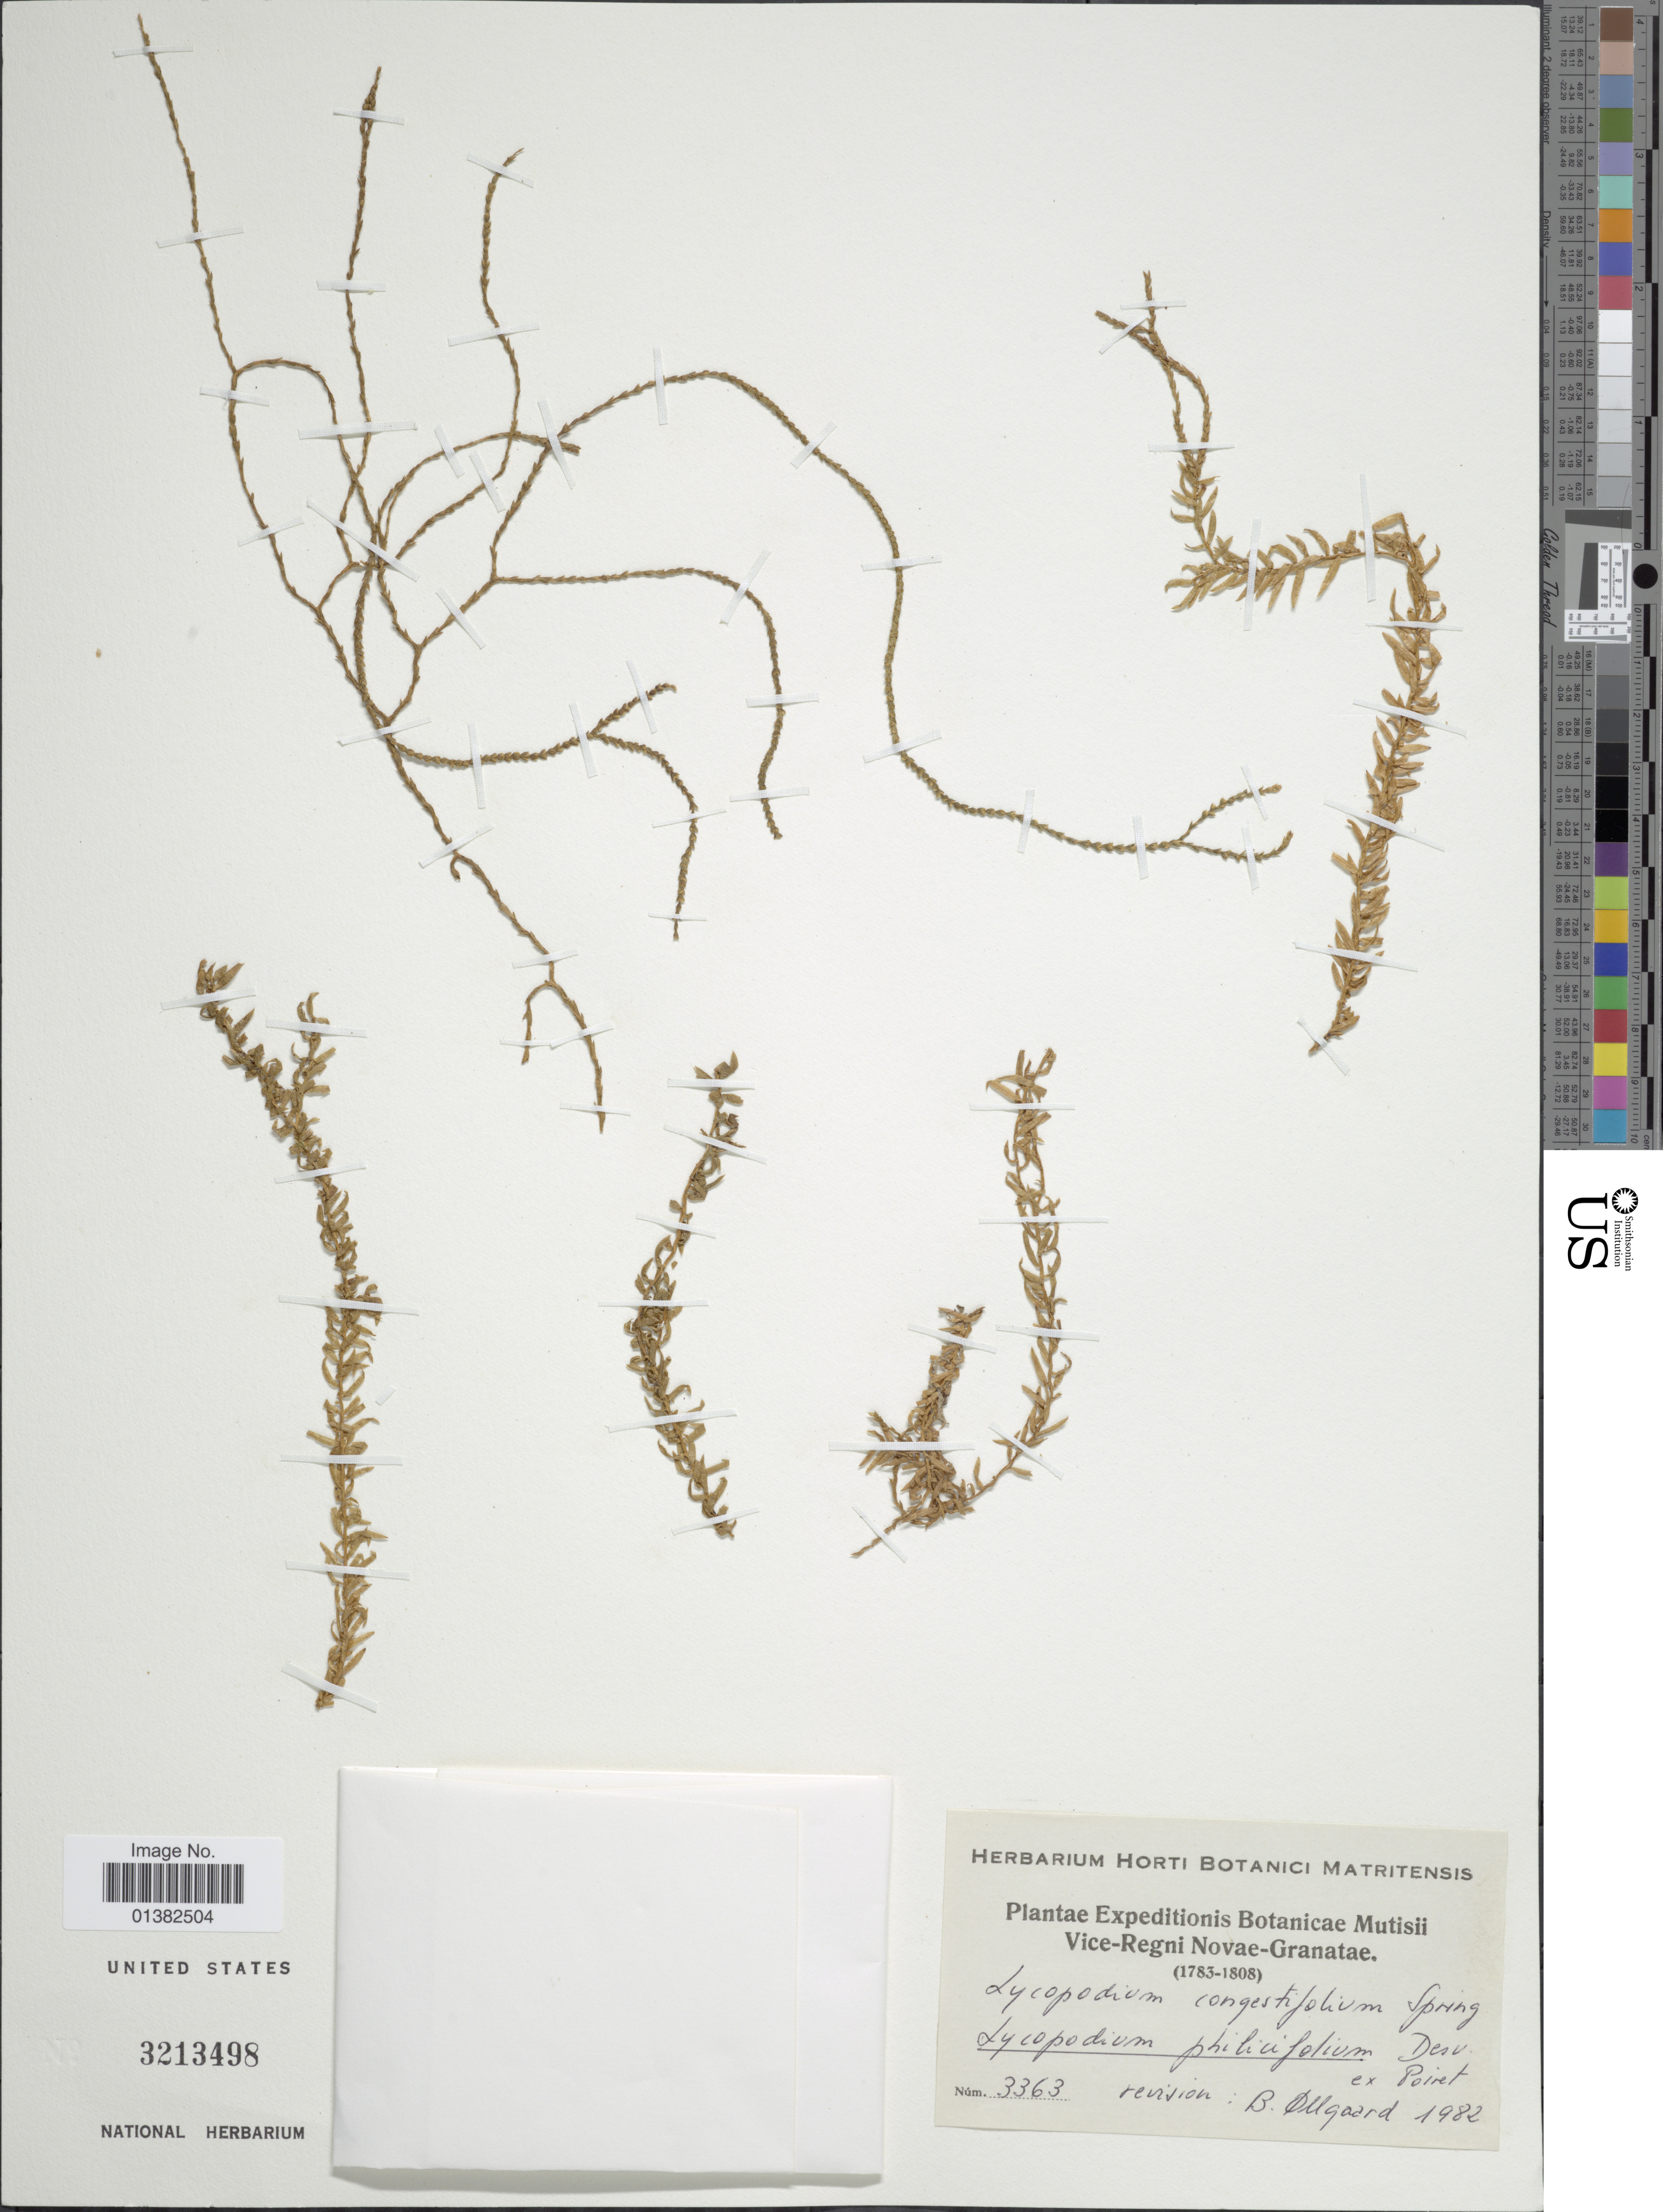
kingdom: Plantae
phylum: Tracheophyta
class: Lycopodiopsida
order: Lycopodiales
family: Lycopodiaceae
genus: Phlegmariurus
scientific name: Phlegmariurus phylicifolius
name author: (Desv. ex Poir.) B. Øllg.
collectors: B. Øllgaard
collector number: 3363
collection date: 1982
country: Colombia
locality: Vice-Regni Novae-Granatae [interpreted]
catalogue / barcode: US 3213498